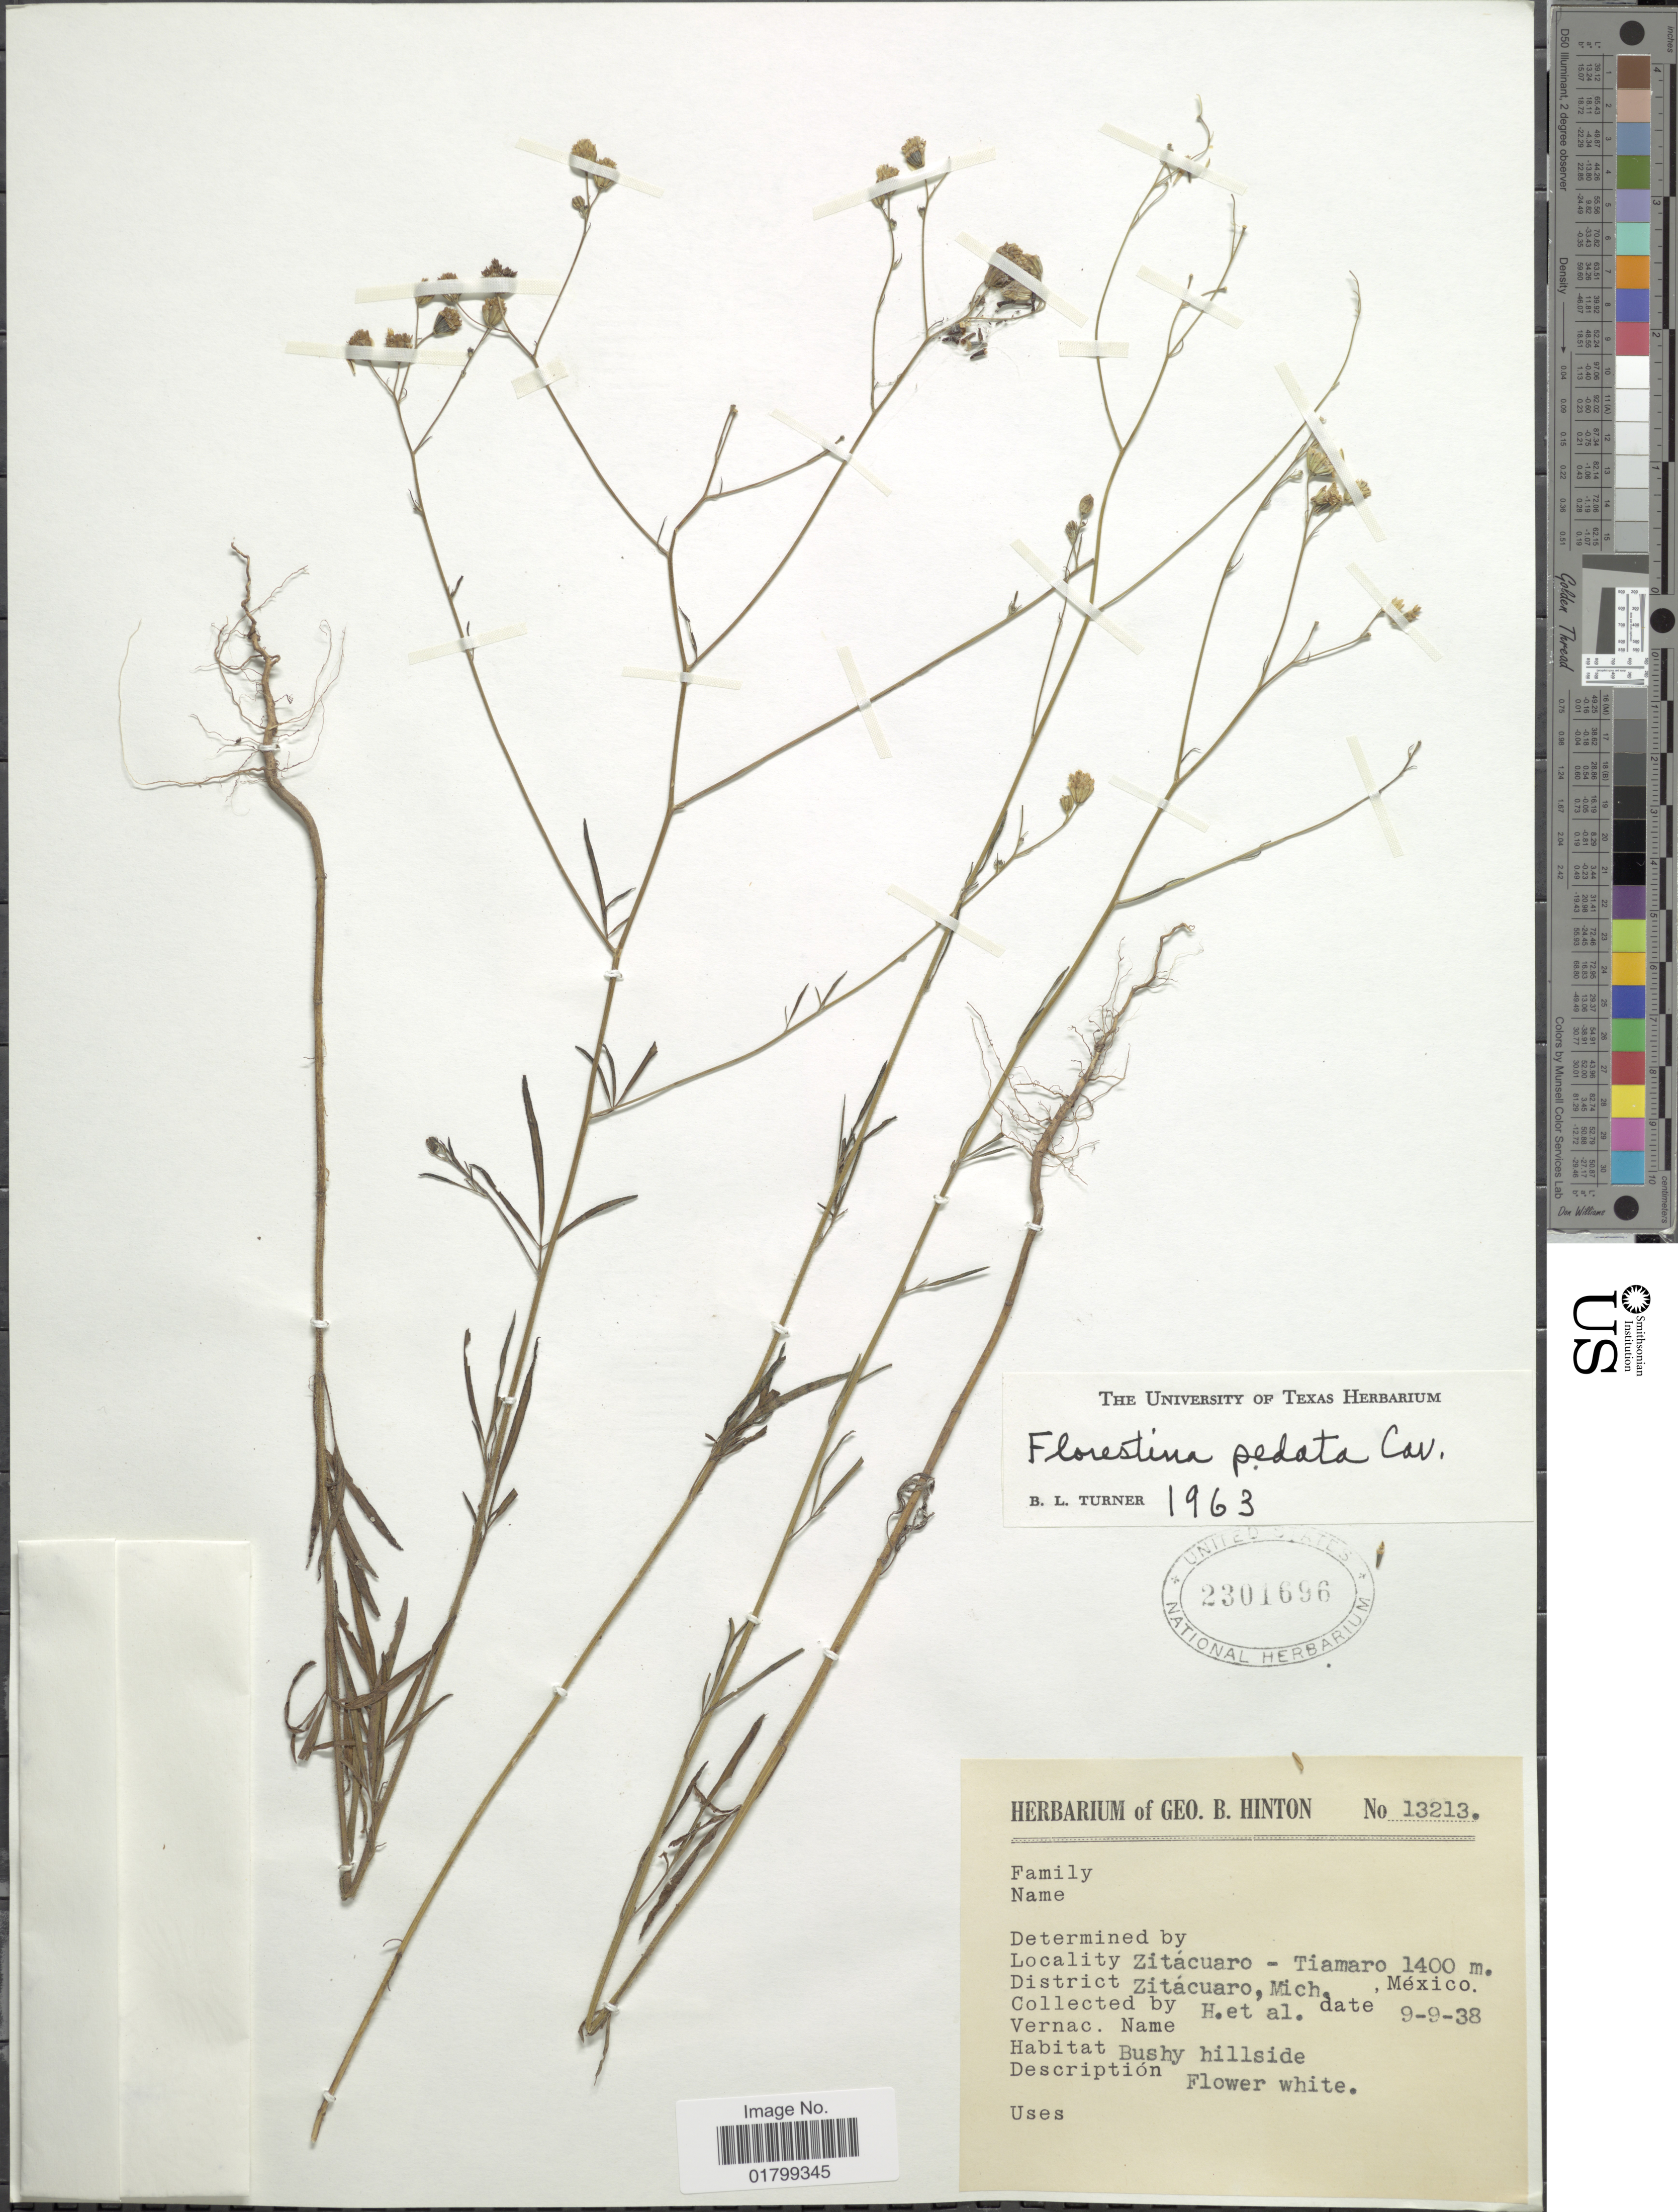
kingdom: Plantae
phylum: Tracheophyta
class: Magnoliopsida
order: Asterales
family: Asteraceae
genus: Florestina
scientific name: Florestina pedata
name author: (Cav.) Cass.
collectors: G. B. Hinton & et al.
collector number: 13213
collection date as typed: Transcribed d/m/y: 9/9/38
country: Mexico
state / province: Michoacán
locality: Zitacuaro - Tiamaro, District Zitacuaro, Mich.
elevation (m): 1400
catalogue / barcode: US 2301696